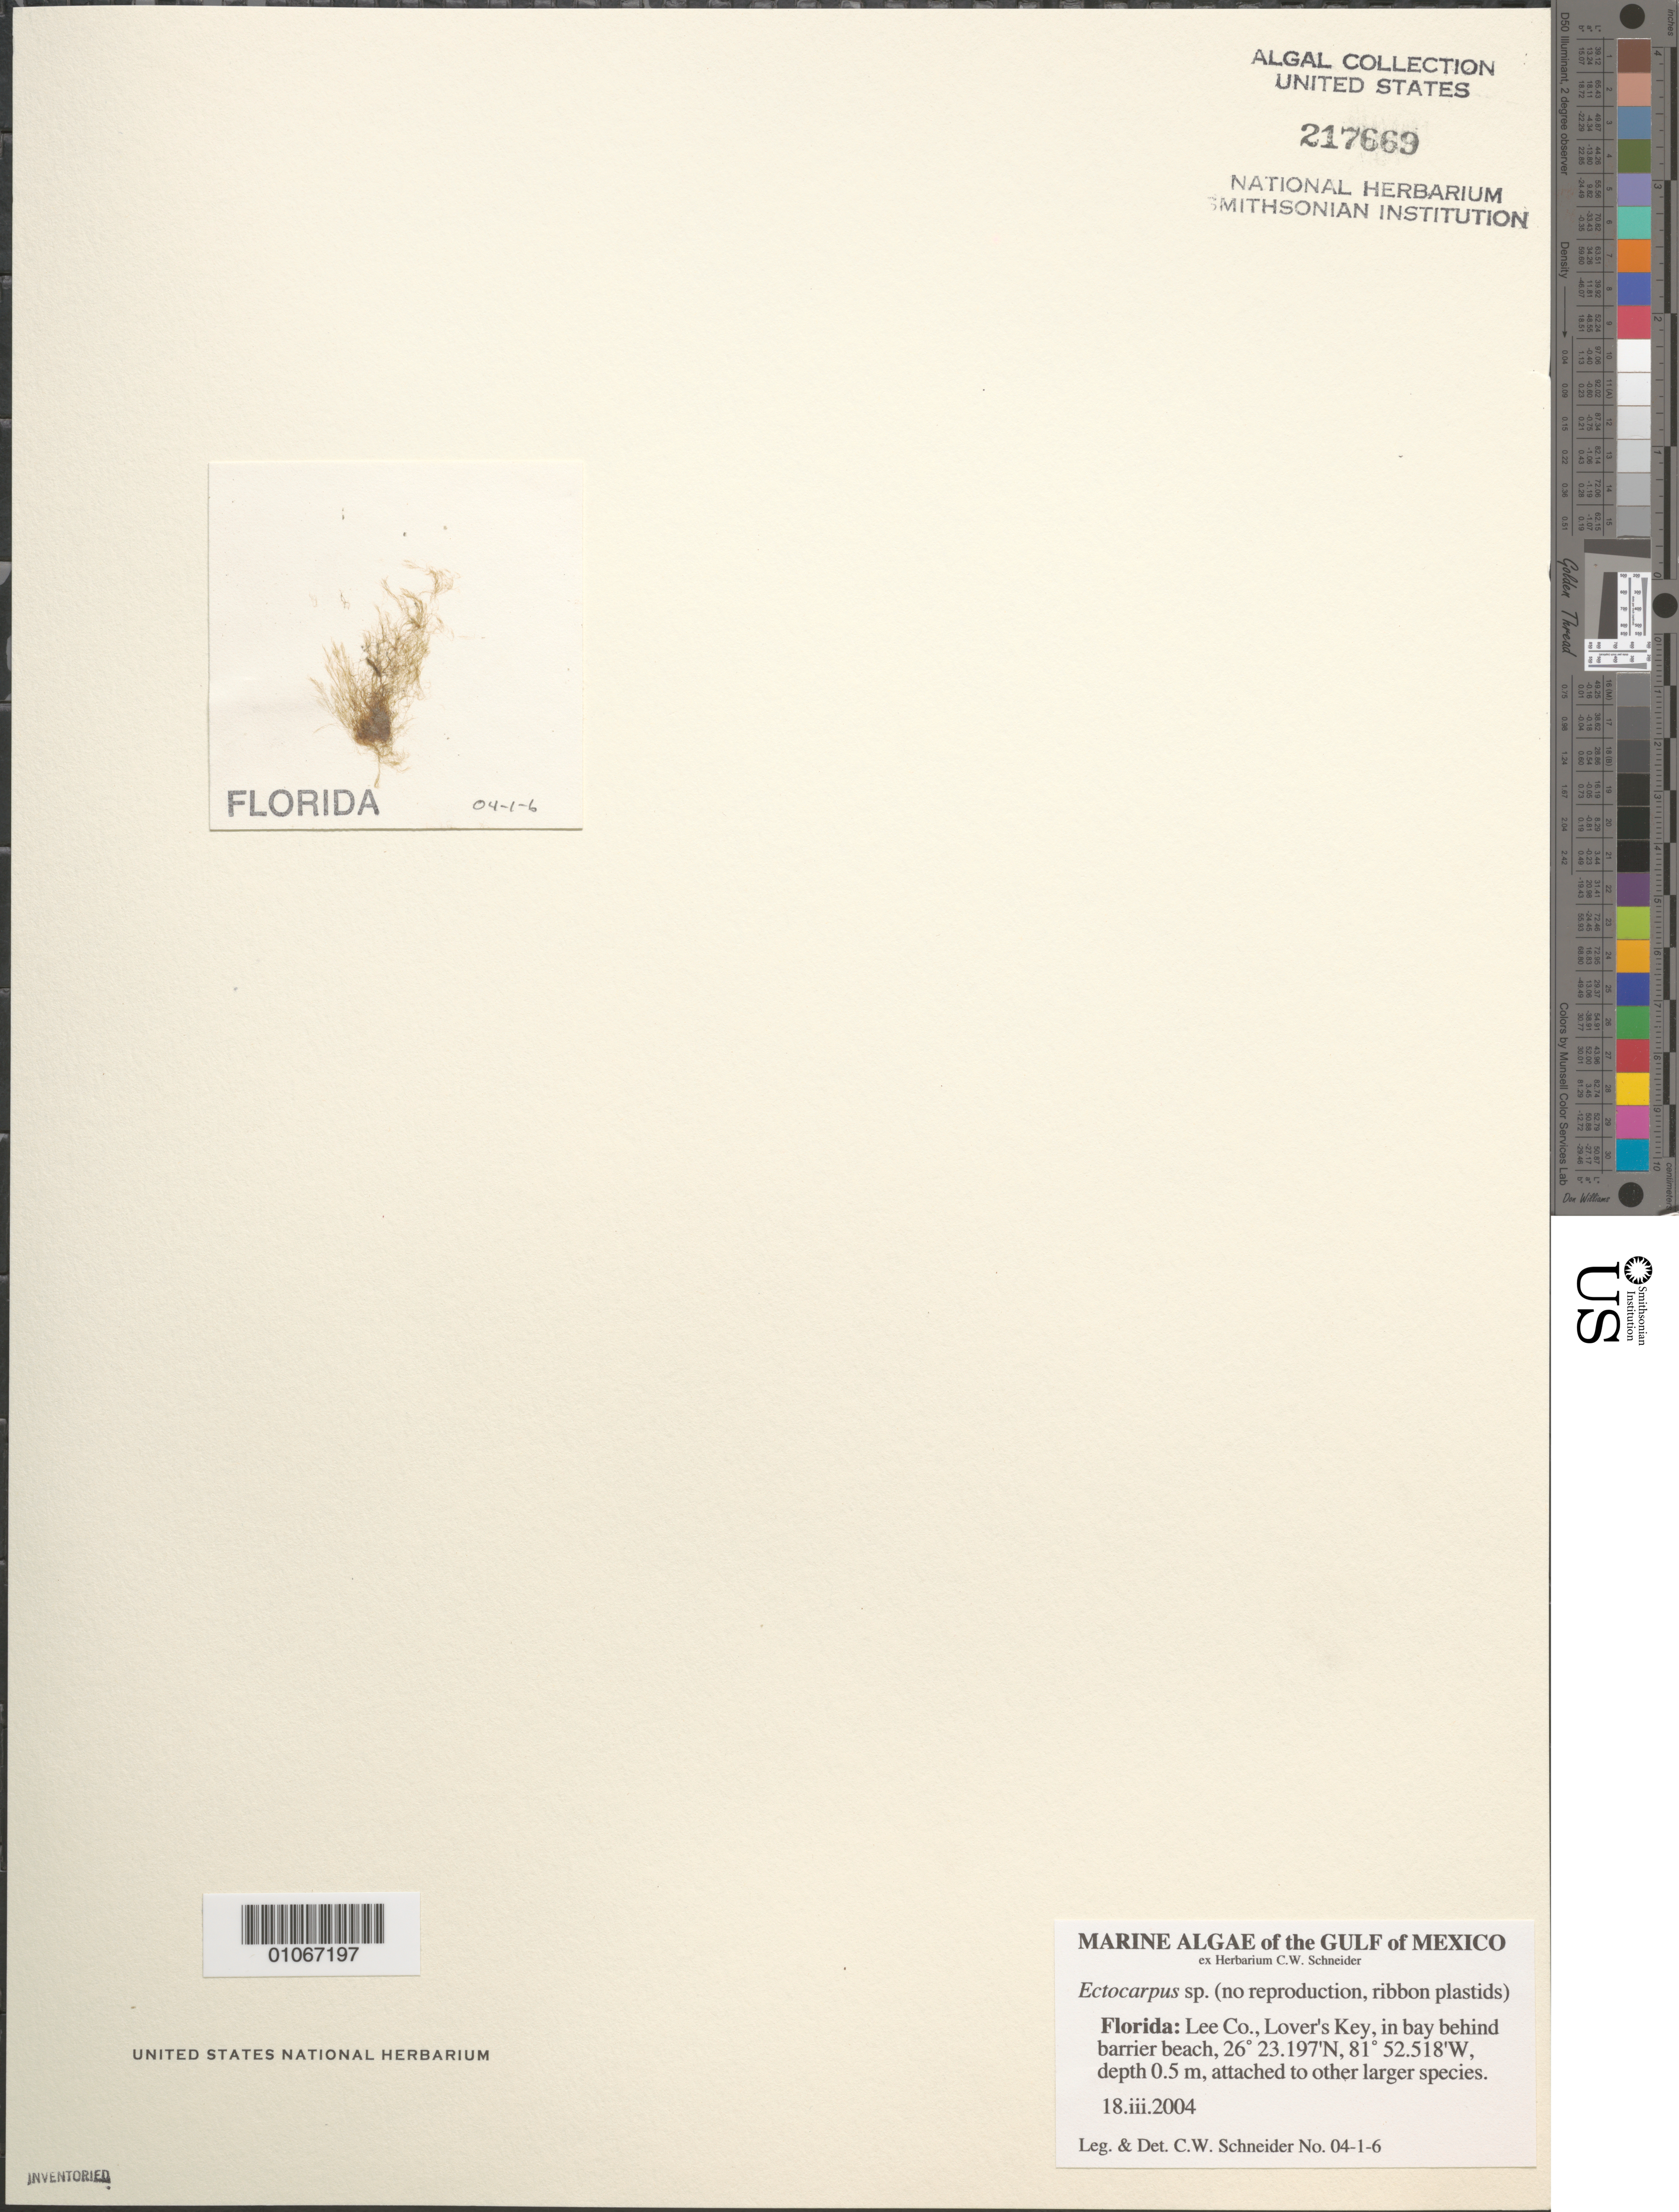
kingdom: Chromista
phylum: Ochrophyta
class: Phaeophyceae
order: Ectocarpales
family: Ectocarpaceae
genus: Ectocarpus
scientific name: Ectocarpus sp.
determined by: Schneider, C. W.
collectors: C. W. Schneider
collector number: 04-1-6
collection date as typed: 18 Mar 2004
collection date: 2004-03-18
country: United States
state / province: Florida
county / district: Lee County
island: Lovers Key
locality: Gulf of Mexico; in bay behind barrier beach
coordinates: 26 23.197'N, 81 52.518'W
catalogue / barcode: US 217669